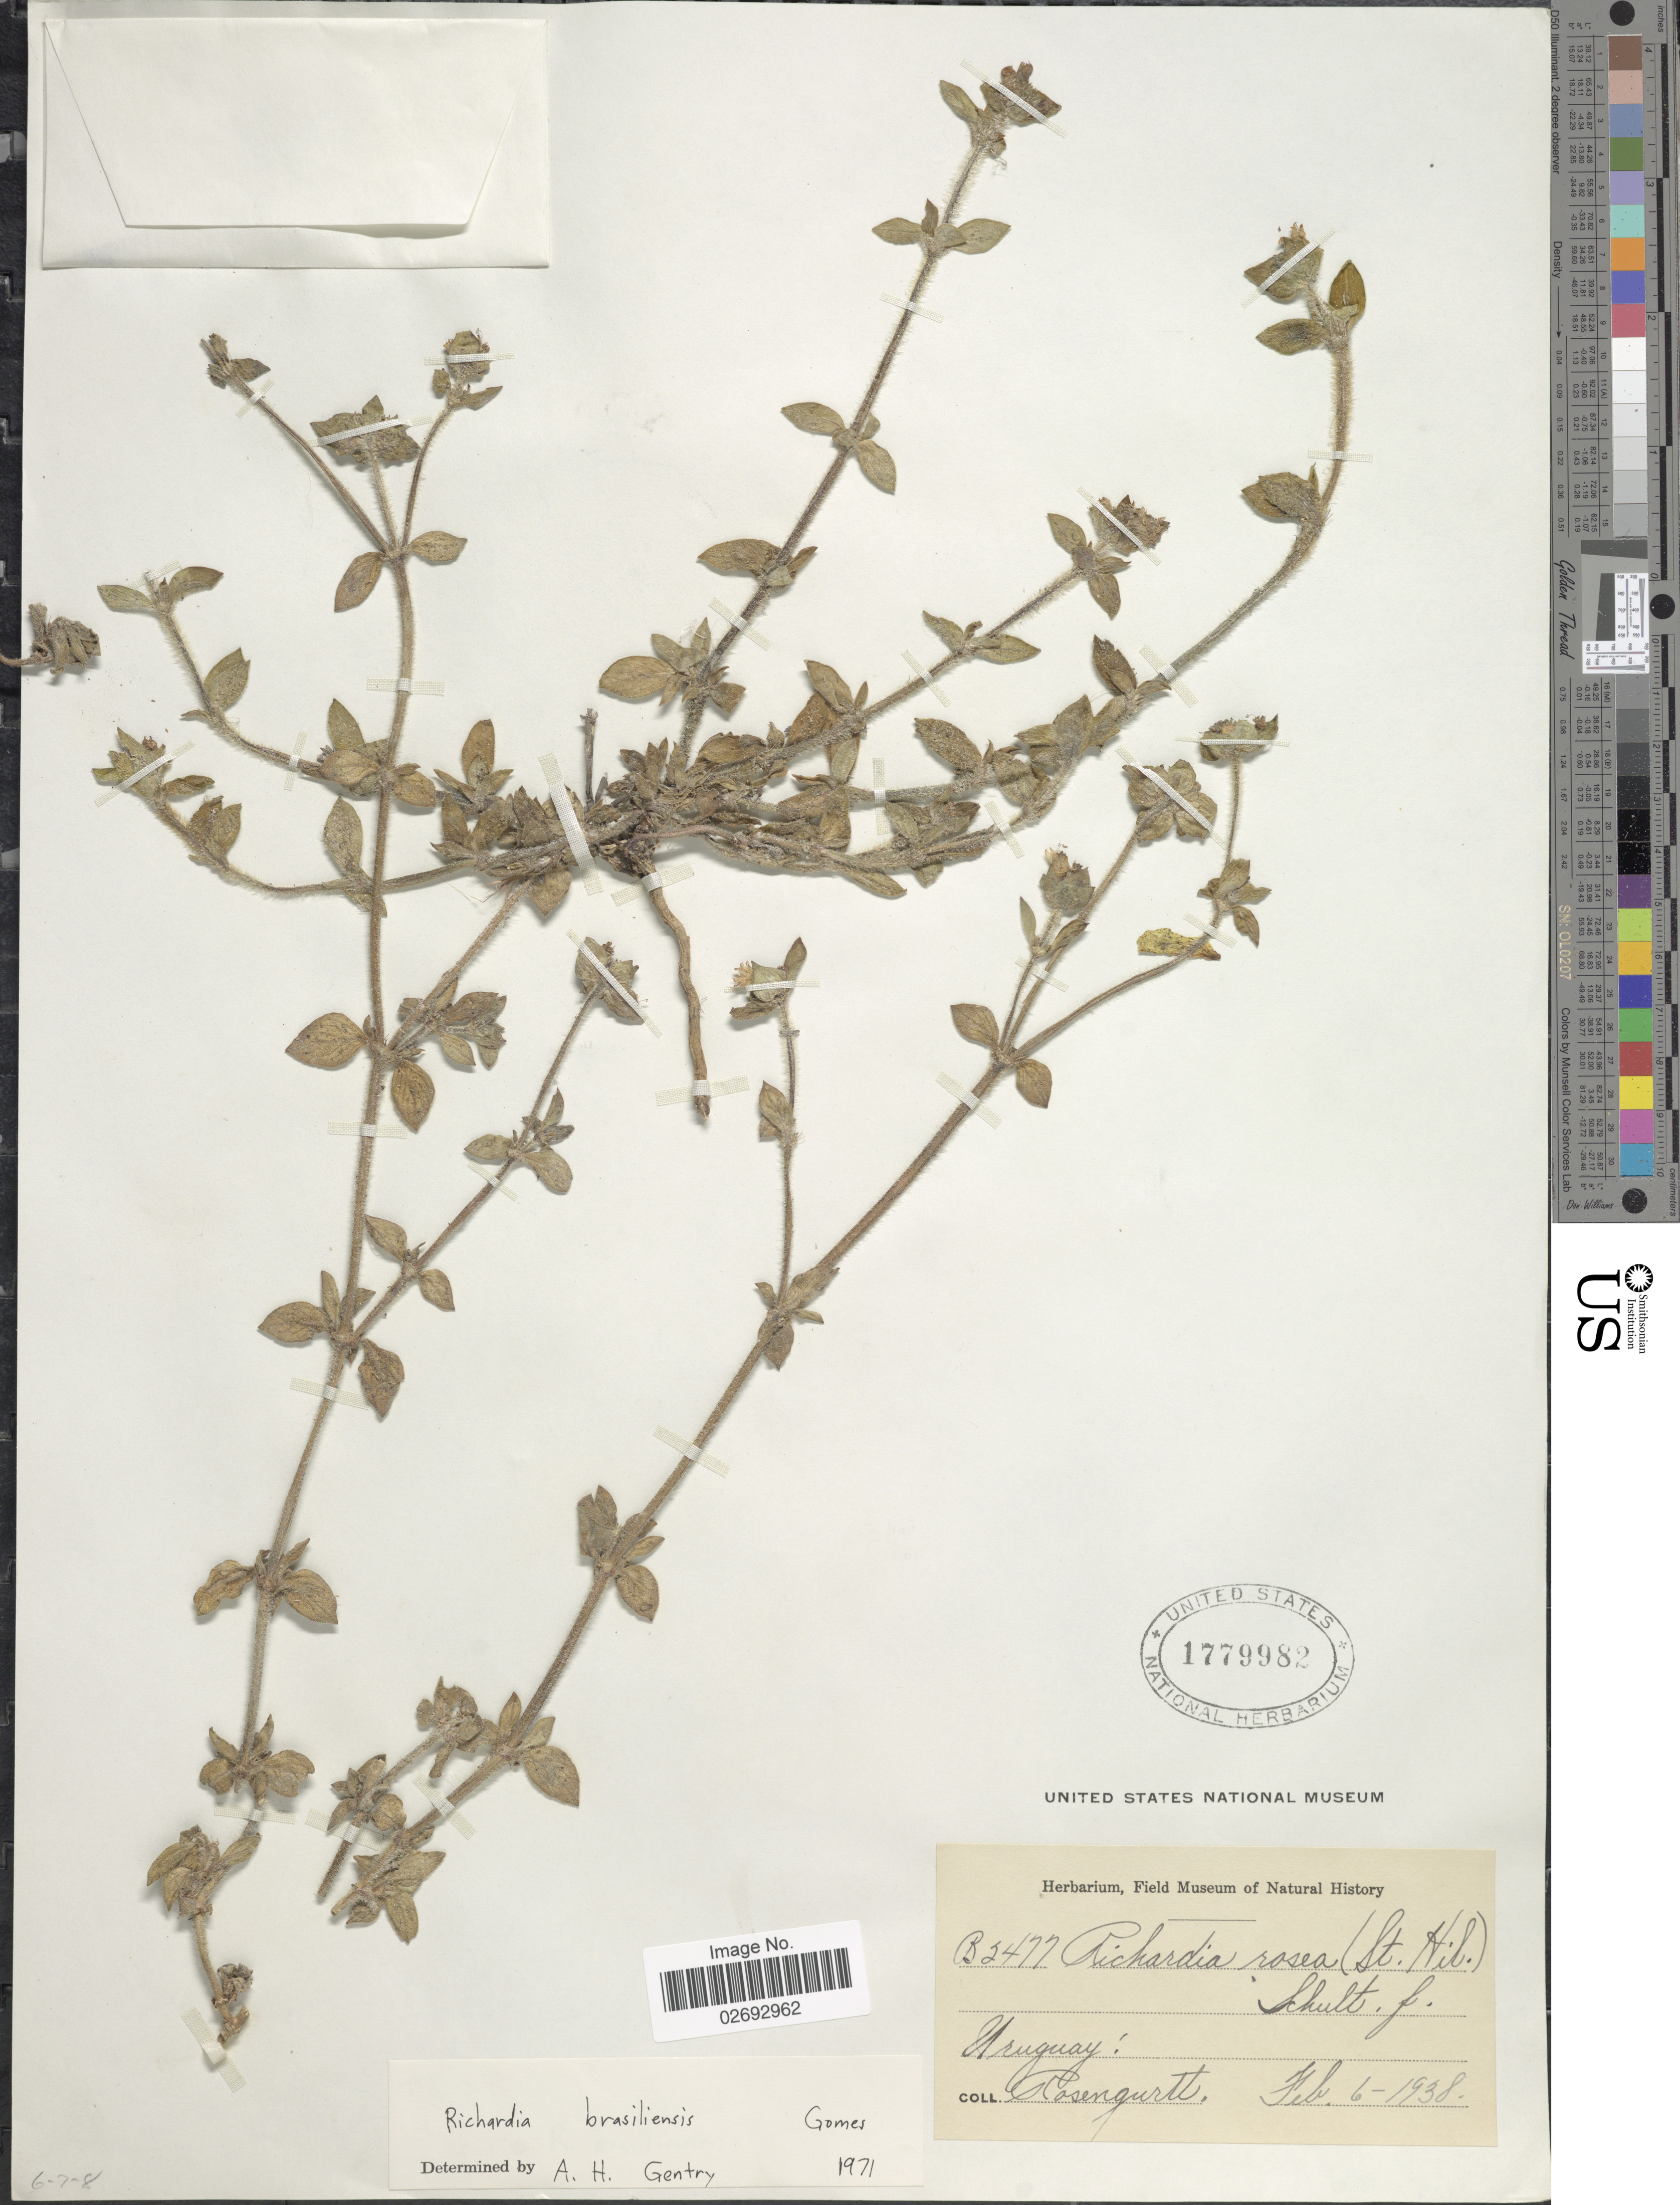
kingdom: Plantae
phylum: Tracheophyta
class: Magnoliopsida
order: Gentianales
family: Rubiaceae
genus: Richardia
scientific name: Richardia brasiliensis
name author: Gomes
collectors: Rosengurtt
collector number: B2477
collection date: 1938-02-06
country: Uruguay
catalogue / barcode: US 1779982